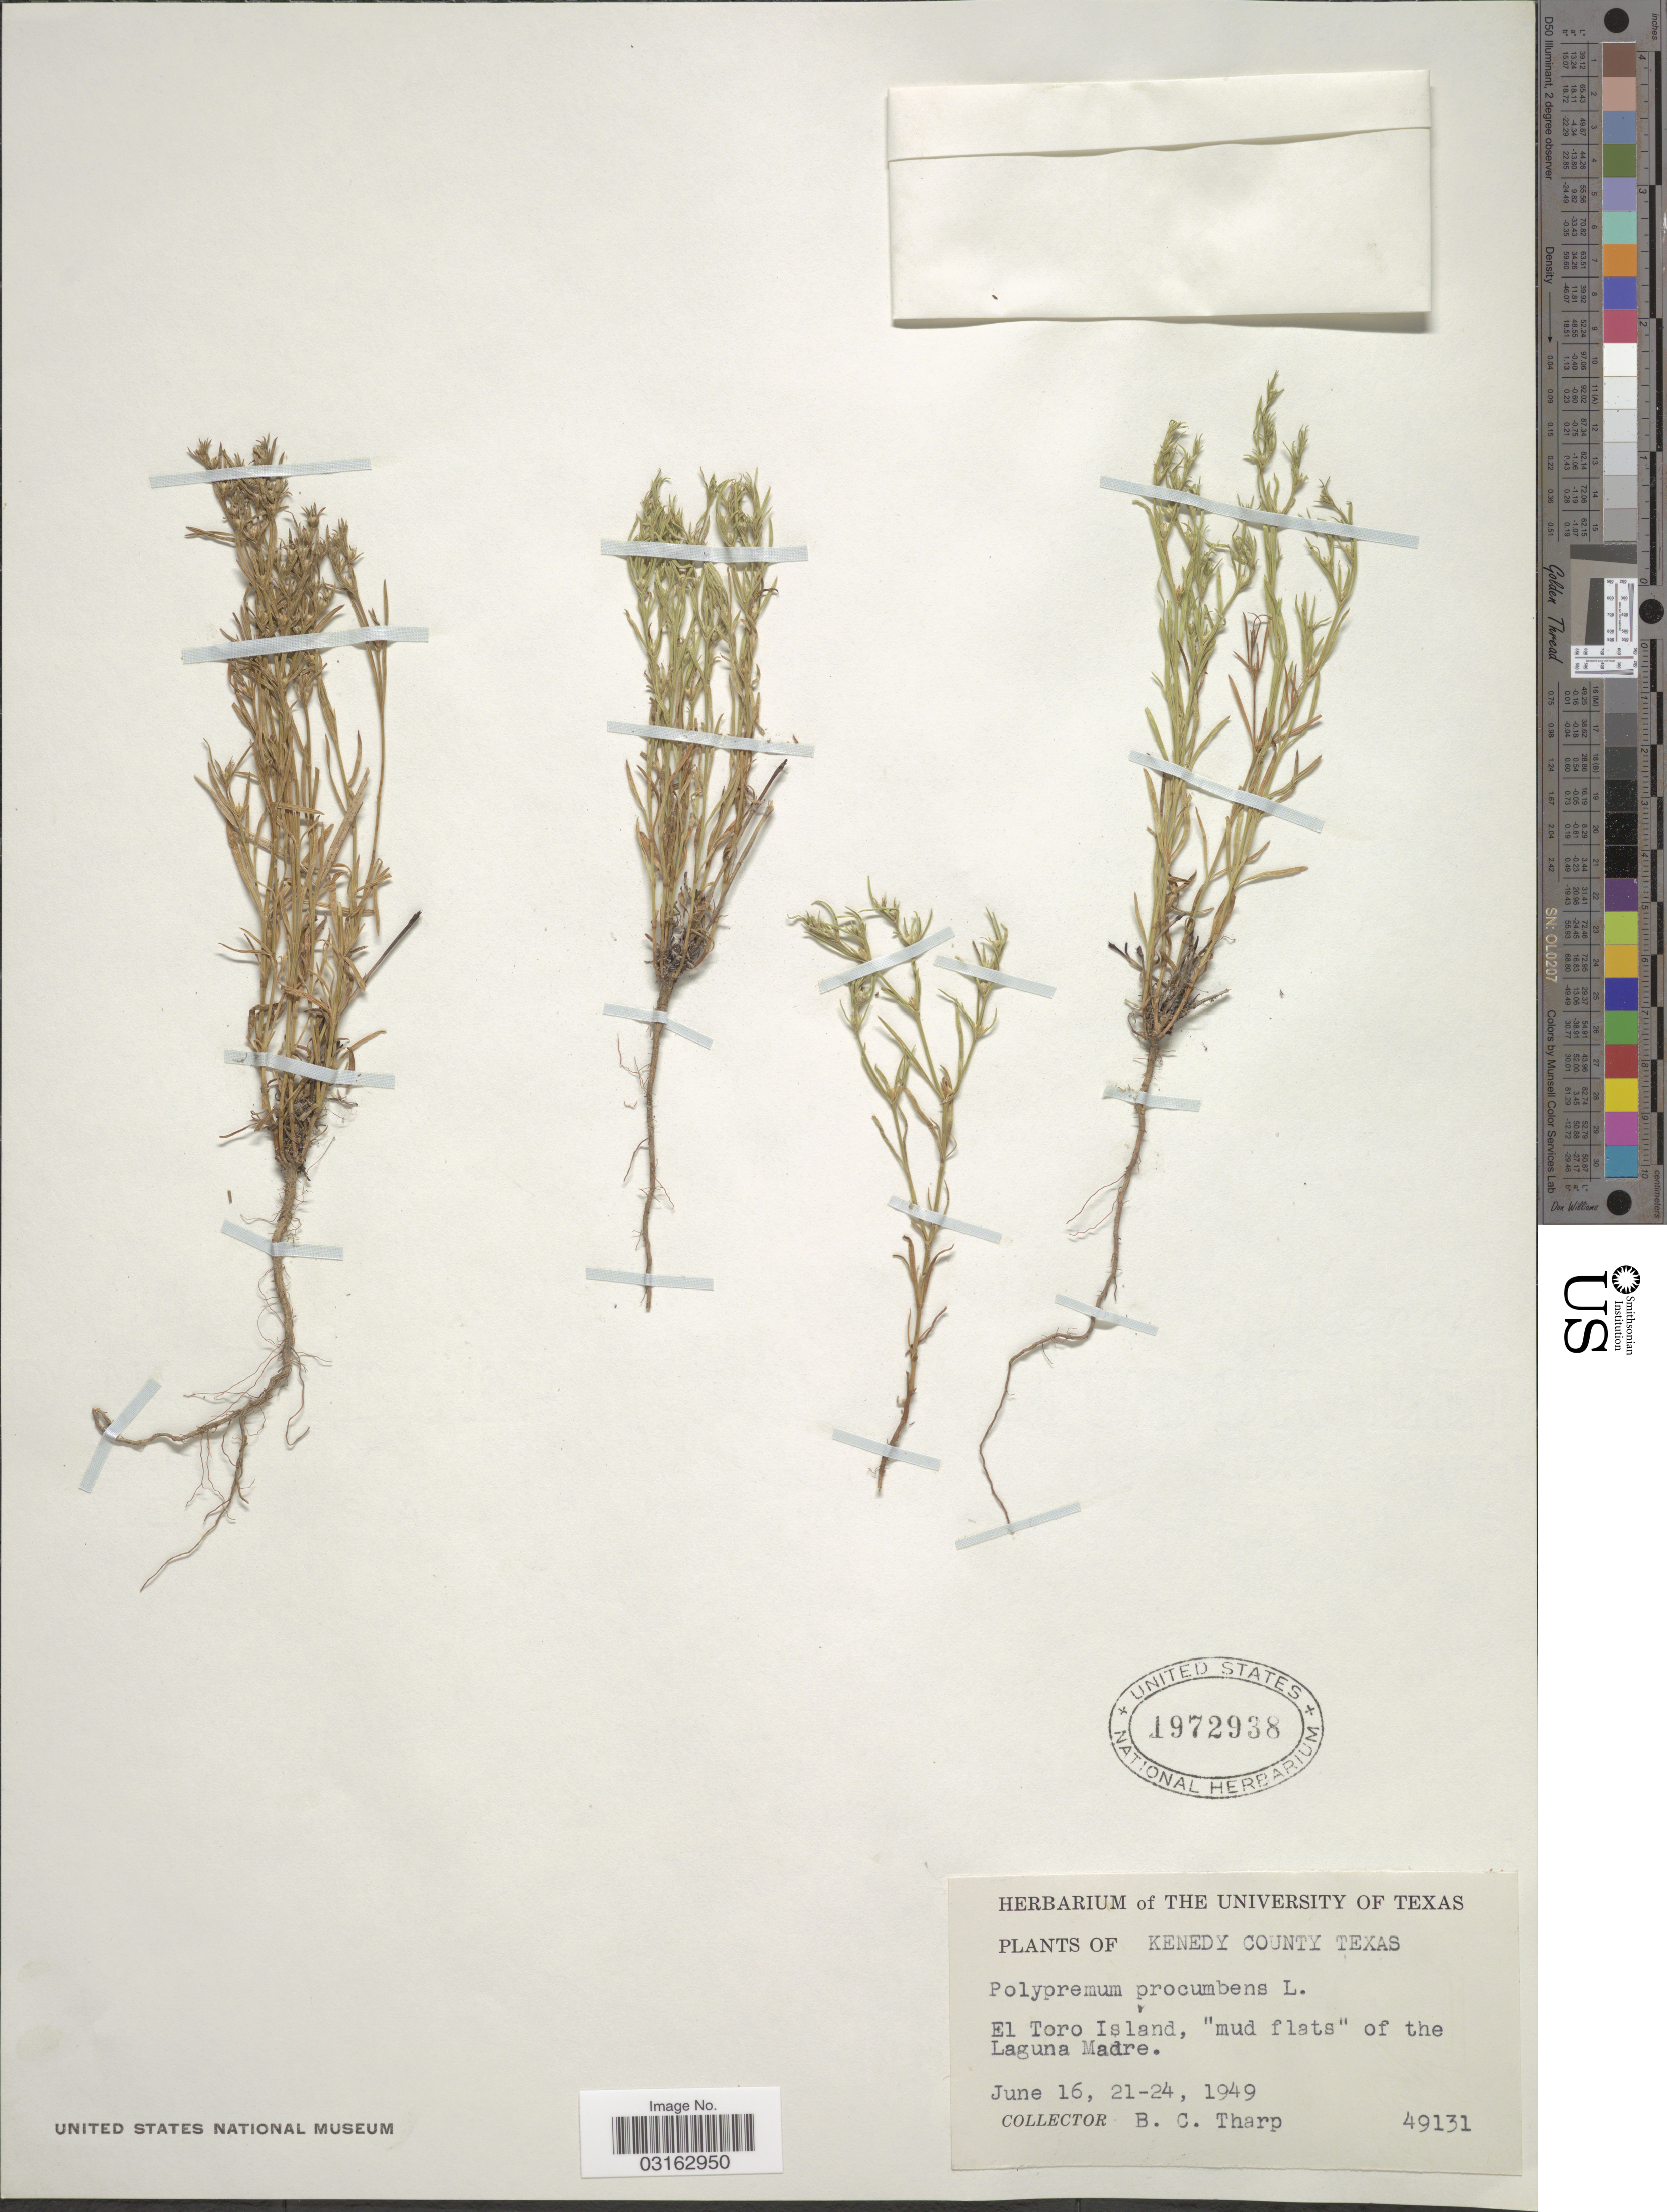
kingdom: Plantae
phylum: Tracheophyta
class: Magnoliopsida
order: Lamiales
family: Tetrachondraceae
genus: Polypremum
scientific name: Polypremum procumbens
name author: L.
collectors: B. C. Tharp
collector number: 49131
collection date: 1949-06-16/1949-06-21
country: United States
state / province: Texas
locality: Kenedy County, El Toro Island, "mud flats" of the Laguna Madre.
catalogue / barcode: US 1972938